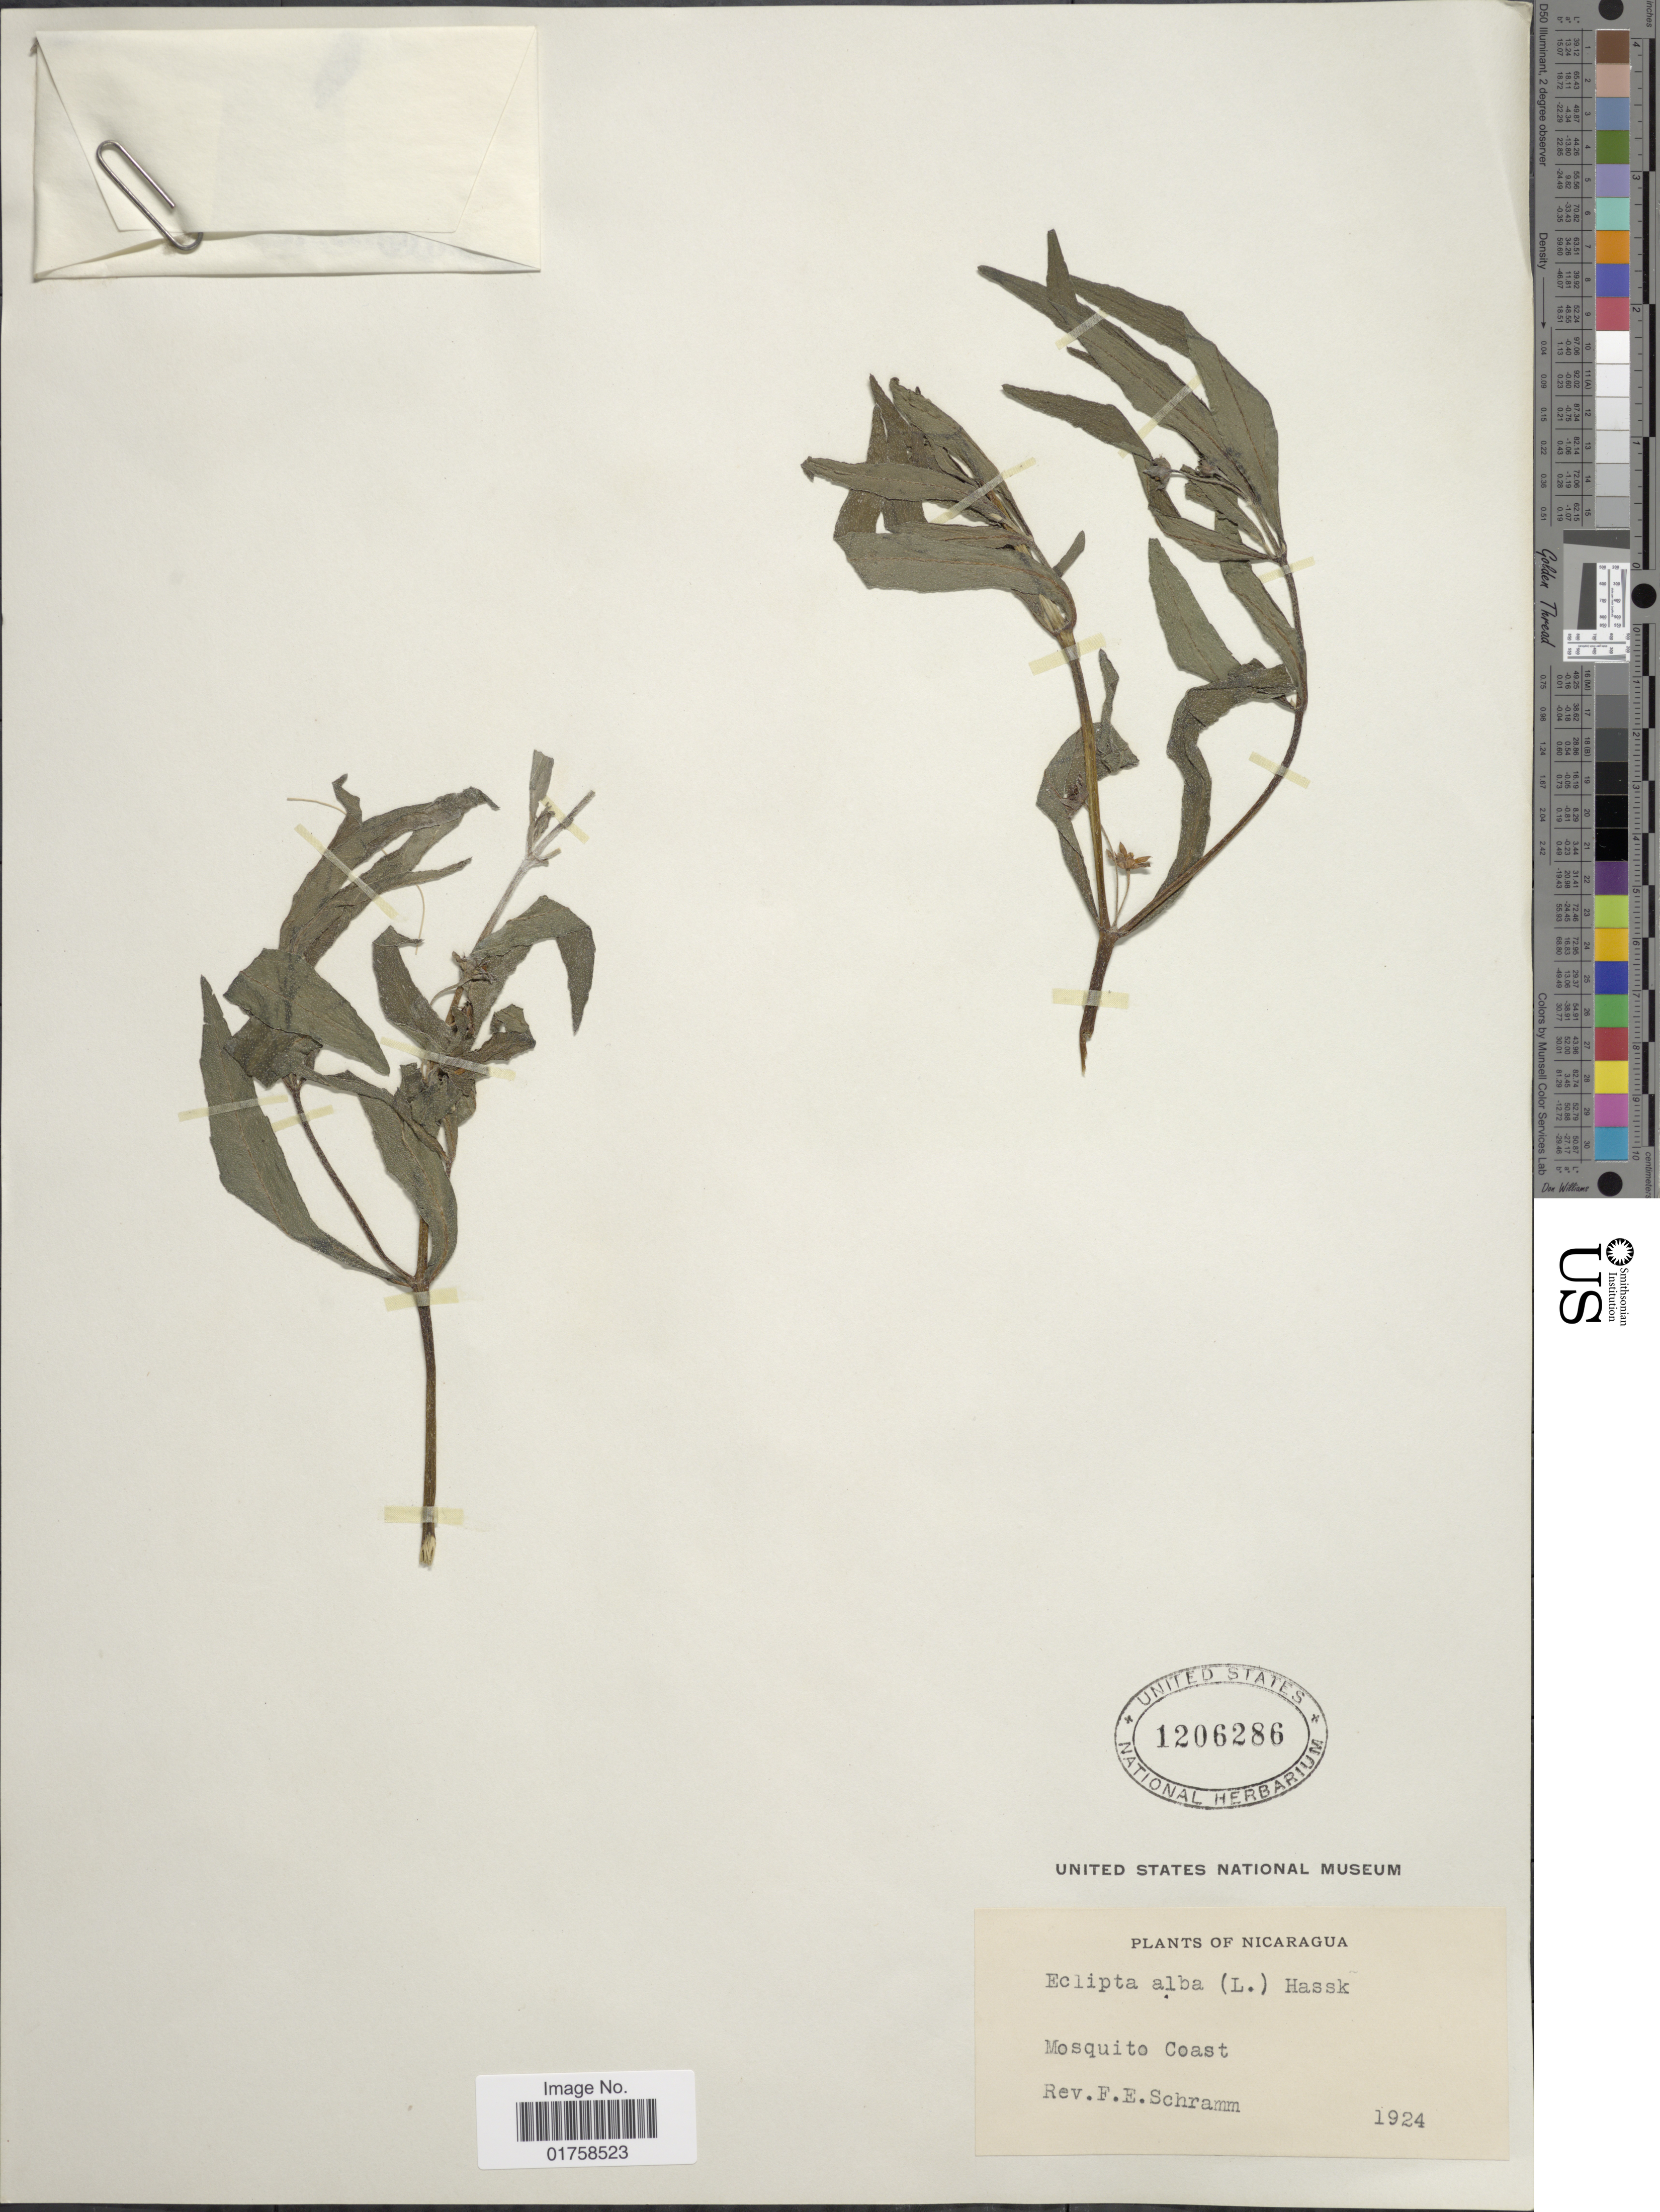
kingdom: Plantae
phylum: Tracheophyta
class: Magnoliopsida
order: Asterales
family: Asteraceae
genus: Eclipta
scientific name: Eclipta alba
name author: (L.) Hassk.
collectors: F. E. Schramm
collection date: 1924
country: Nicaragua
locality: Nicaragua. Mosquito Coast.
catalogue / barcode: US 1206286